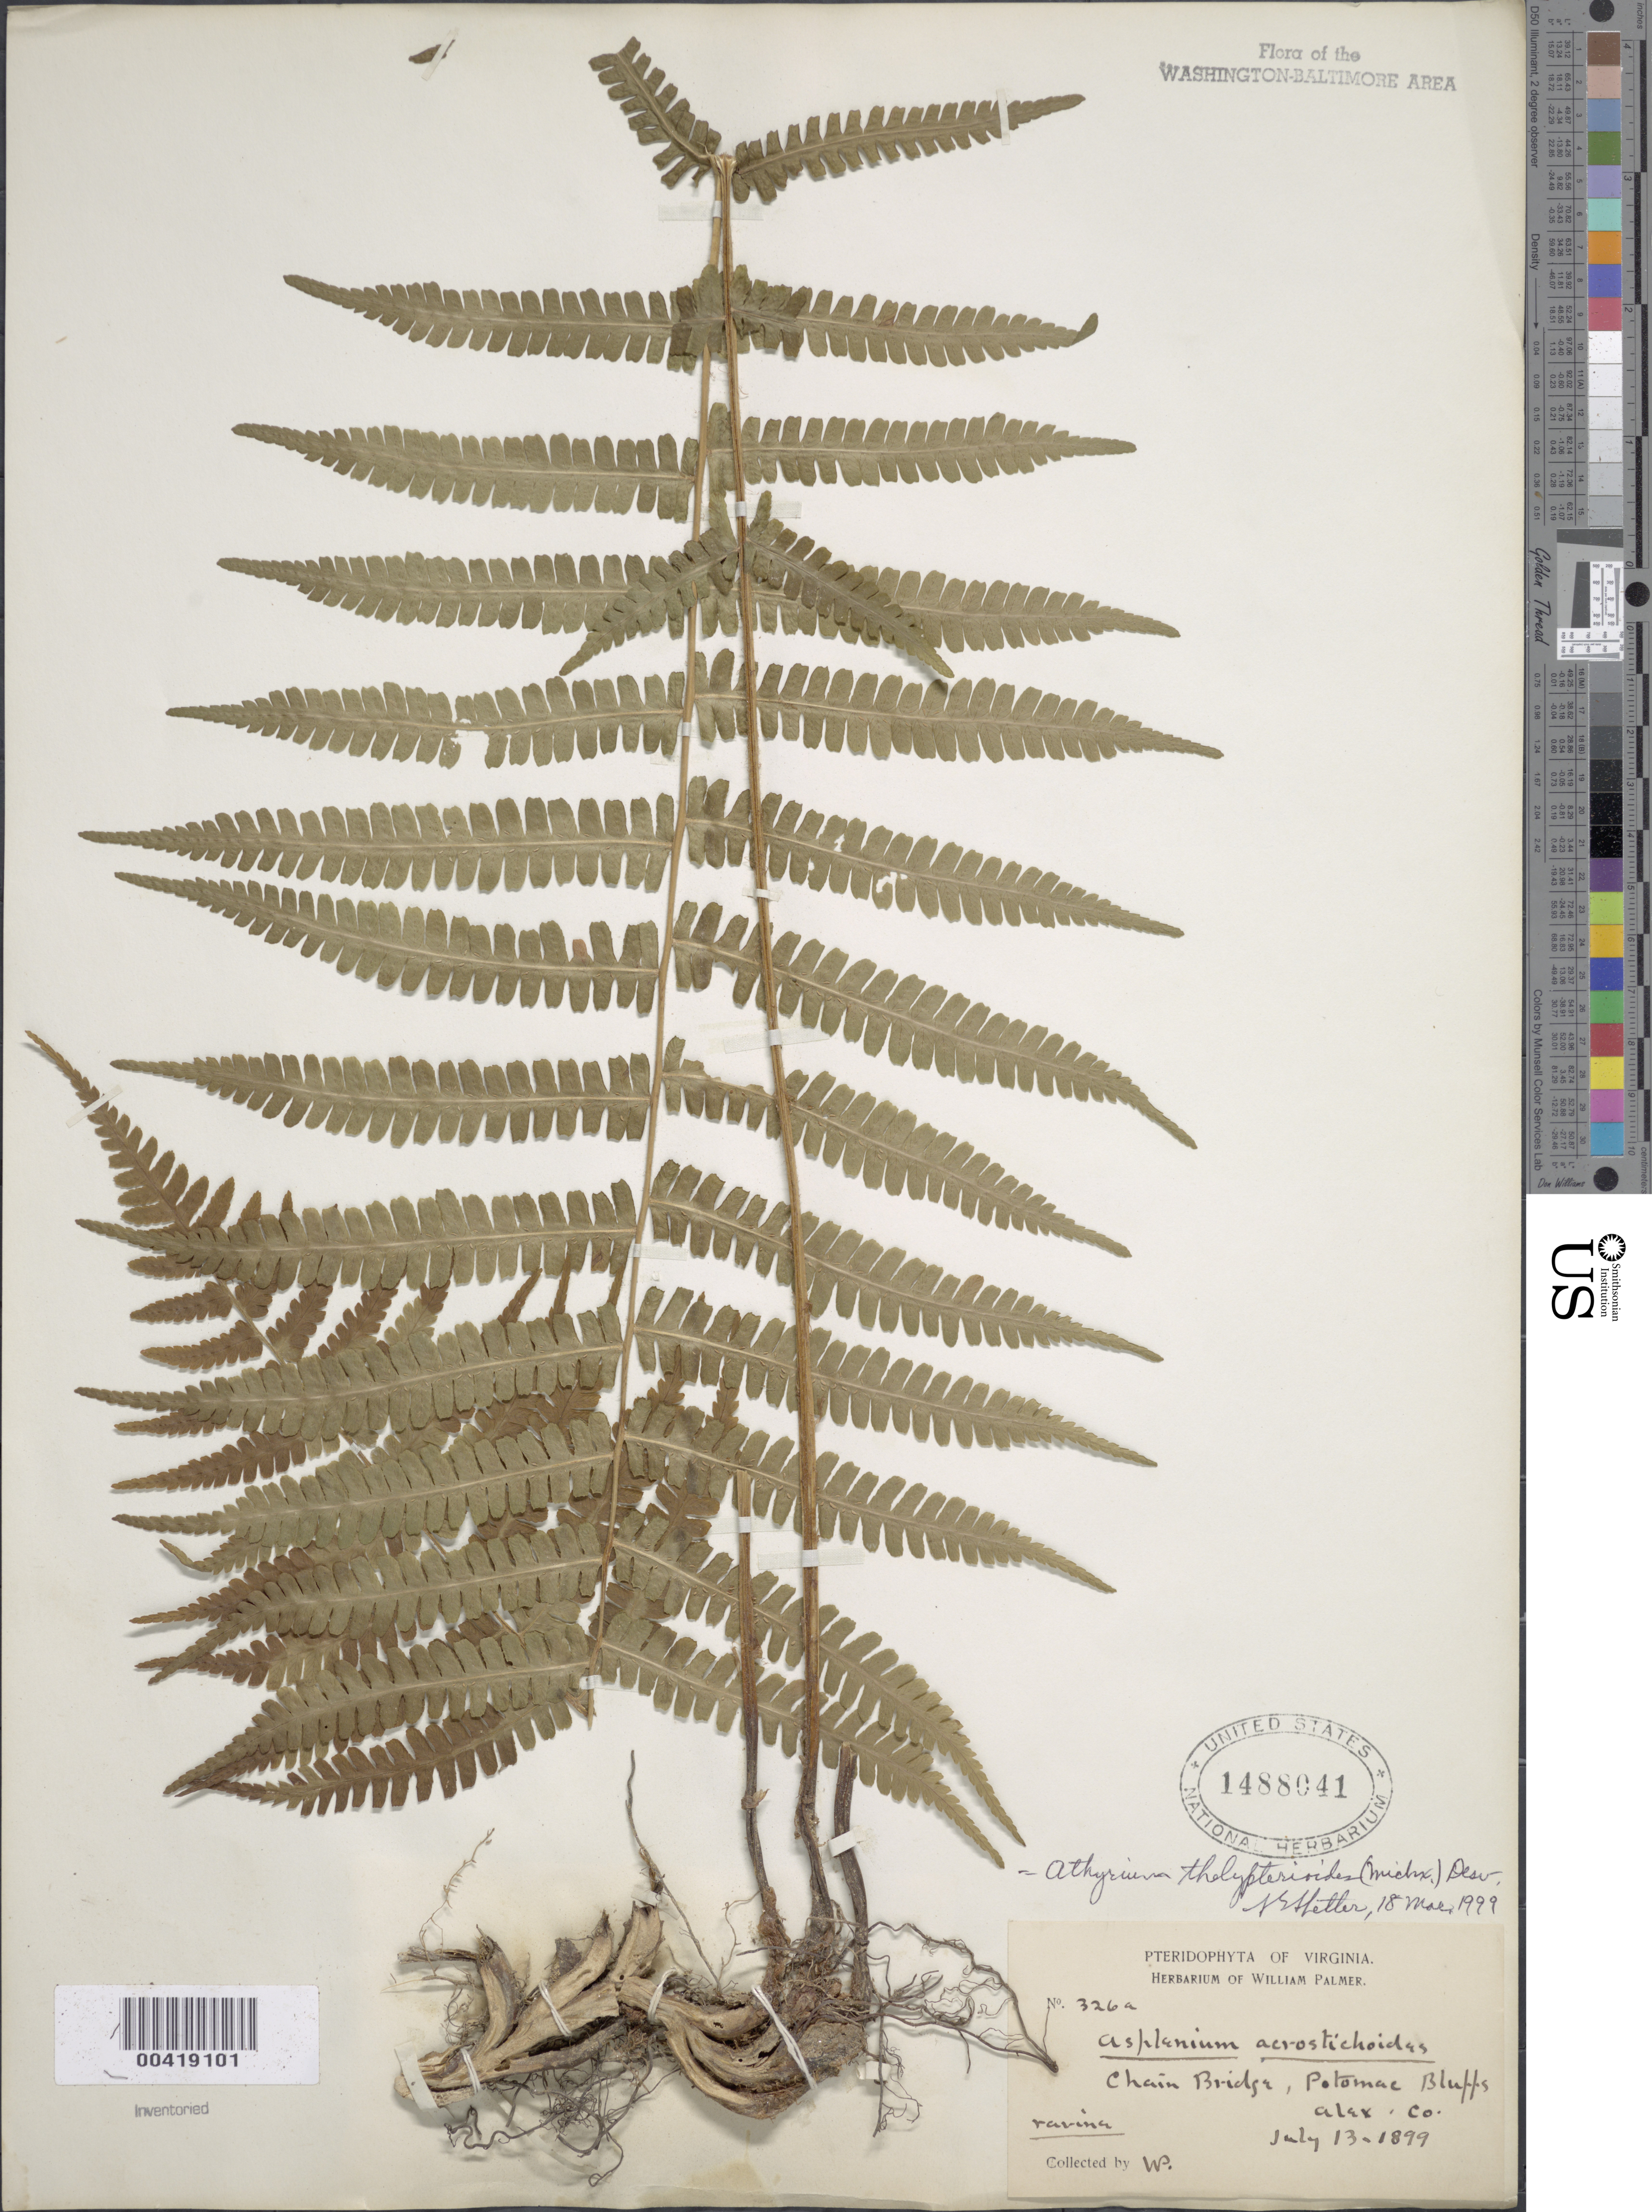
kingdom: Plantae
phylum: Tracheophyta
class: Polypodiopsida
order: Polypodiales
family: Athyriaceae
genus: Deparia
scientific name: Deparia acrostichoides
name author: (Sw.) M. Kato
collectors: W. Palmer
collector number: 326A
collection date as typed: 13 Jul 1899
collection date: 1899-07-13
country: United States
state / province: Virginia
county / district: Fairfax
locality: Chain Bridge, Potomac Bluffs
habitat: Ravine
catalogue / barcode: US 1488041